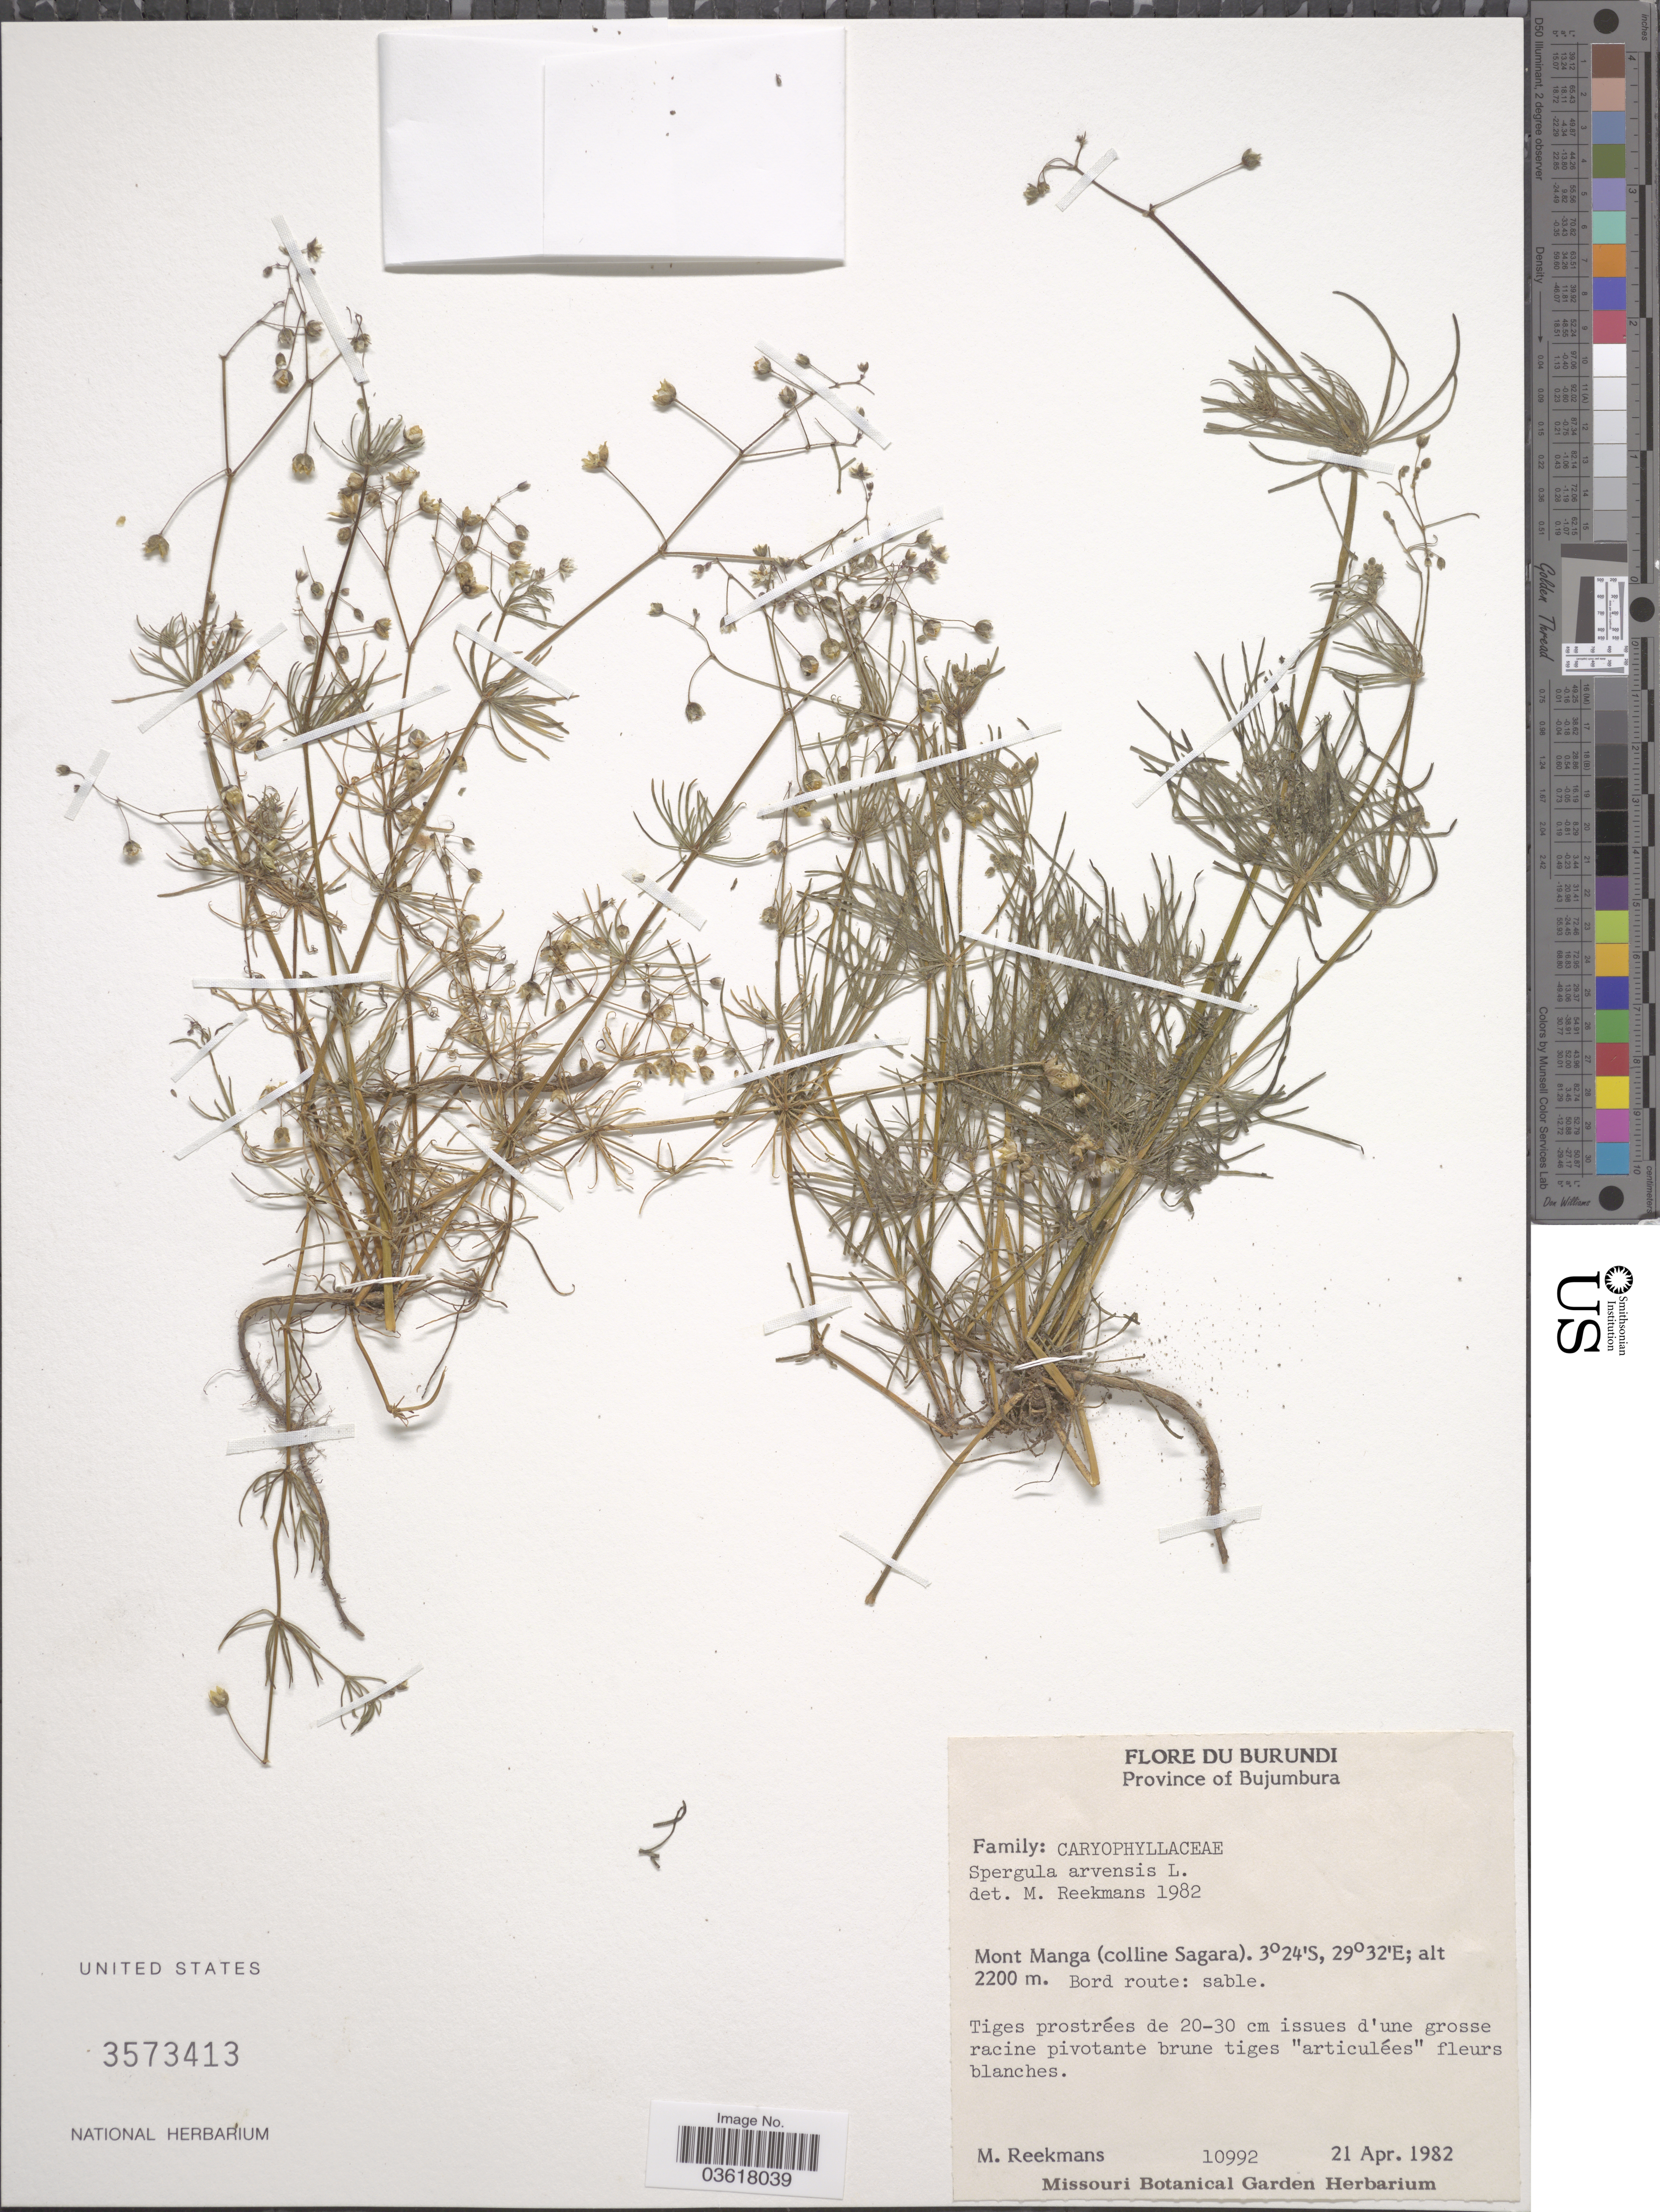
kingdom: Plantae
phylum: Tracheophyta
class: Magnoliopsida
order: Caryophyllales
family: Caryophyllaceae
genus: Spergula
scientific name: Spergula arvensis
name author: L.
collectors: M. Reekmans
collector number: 10992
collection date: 1982-04-21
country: Burundi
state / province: Bujumura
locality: Province of Bujumbura. Mont Manga (colline Sagara).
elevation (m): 2200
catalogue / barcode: US 3573413